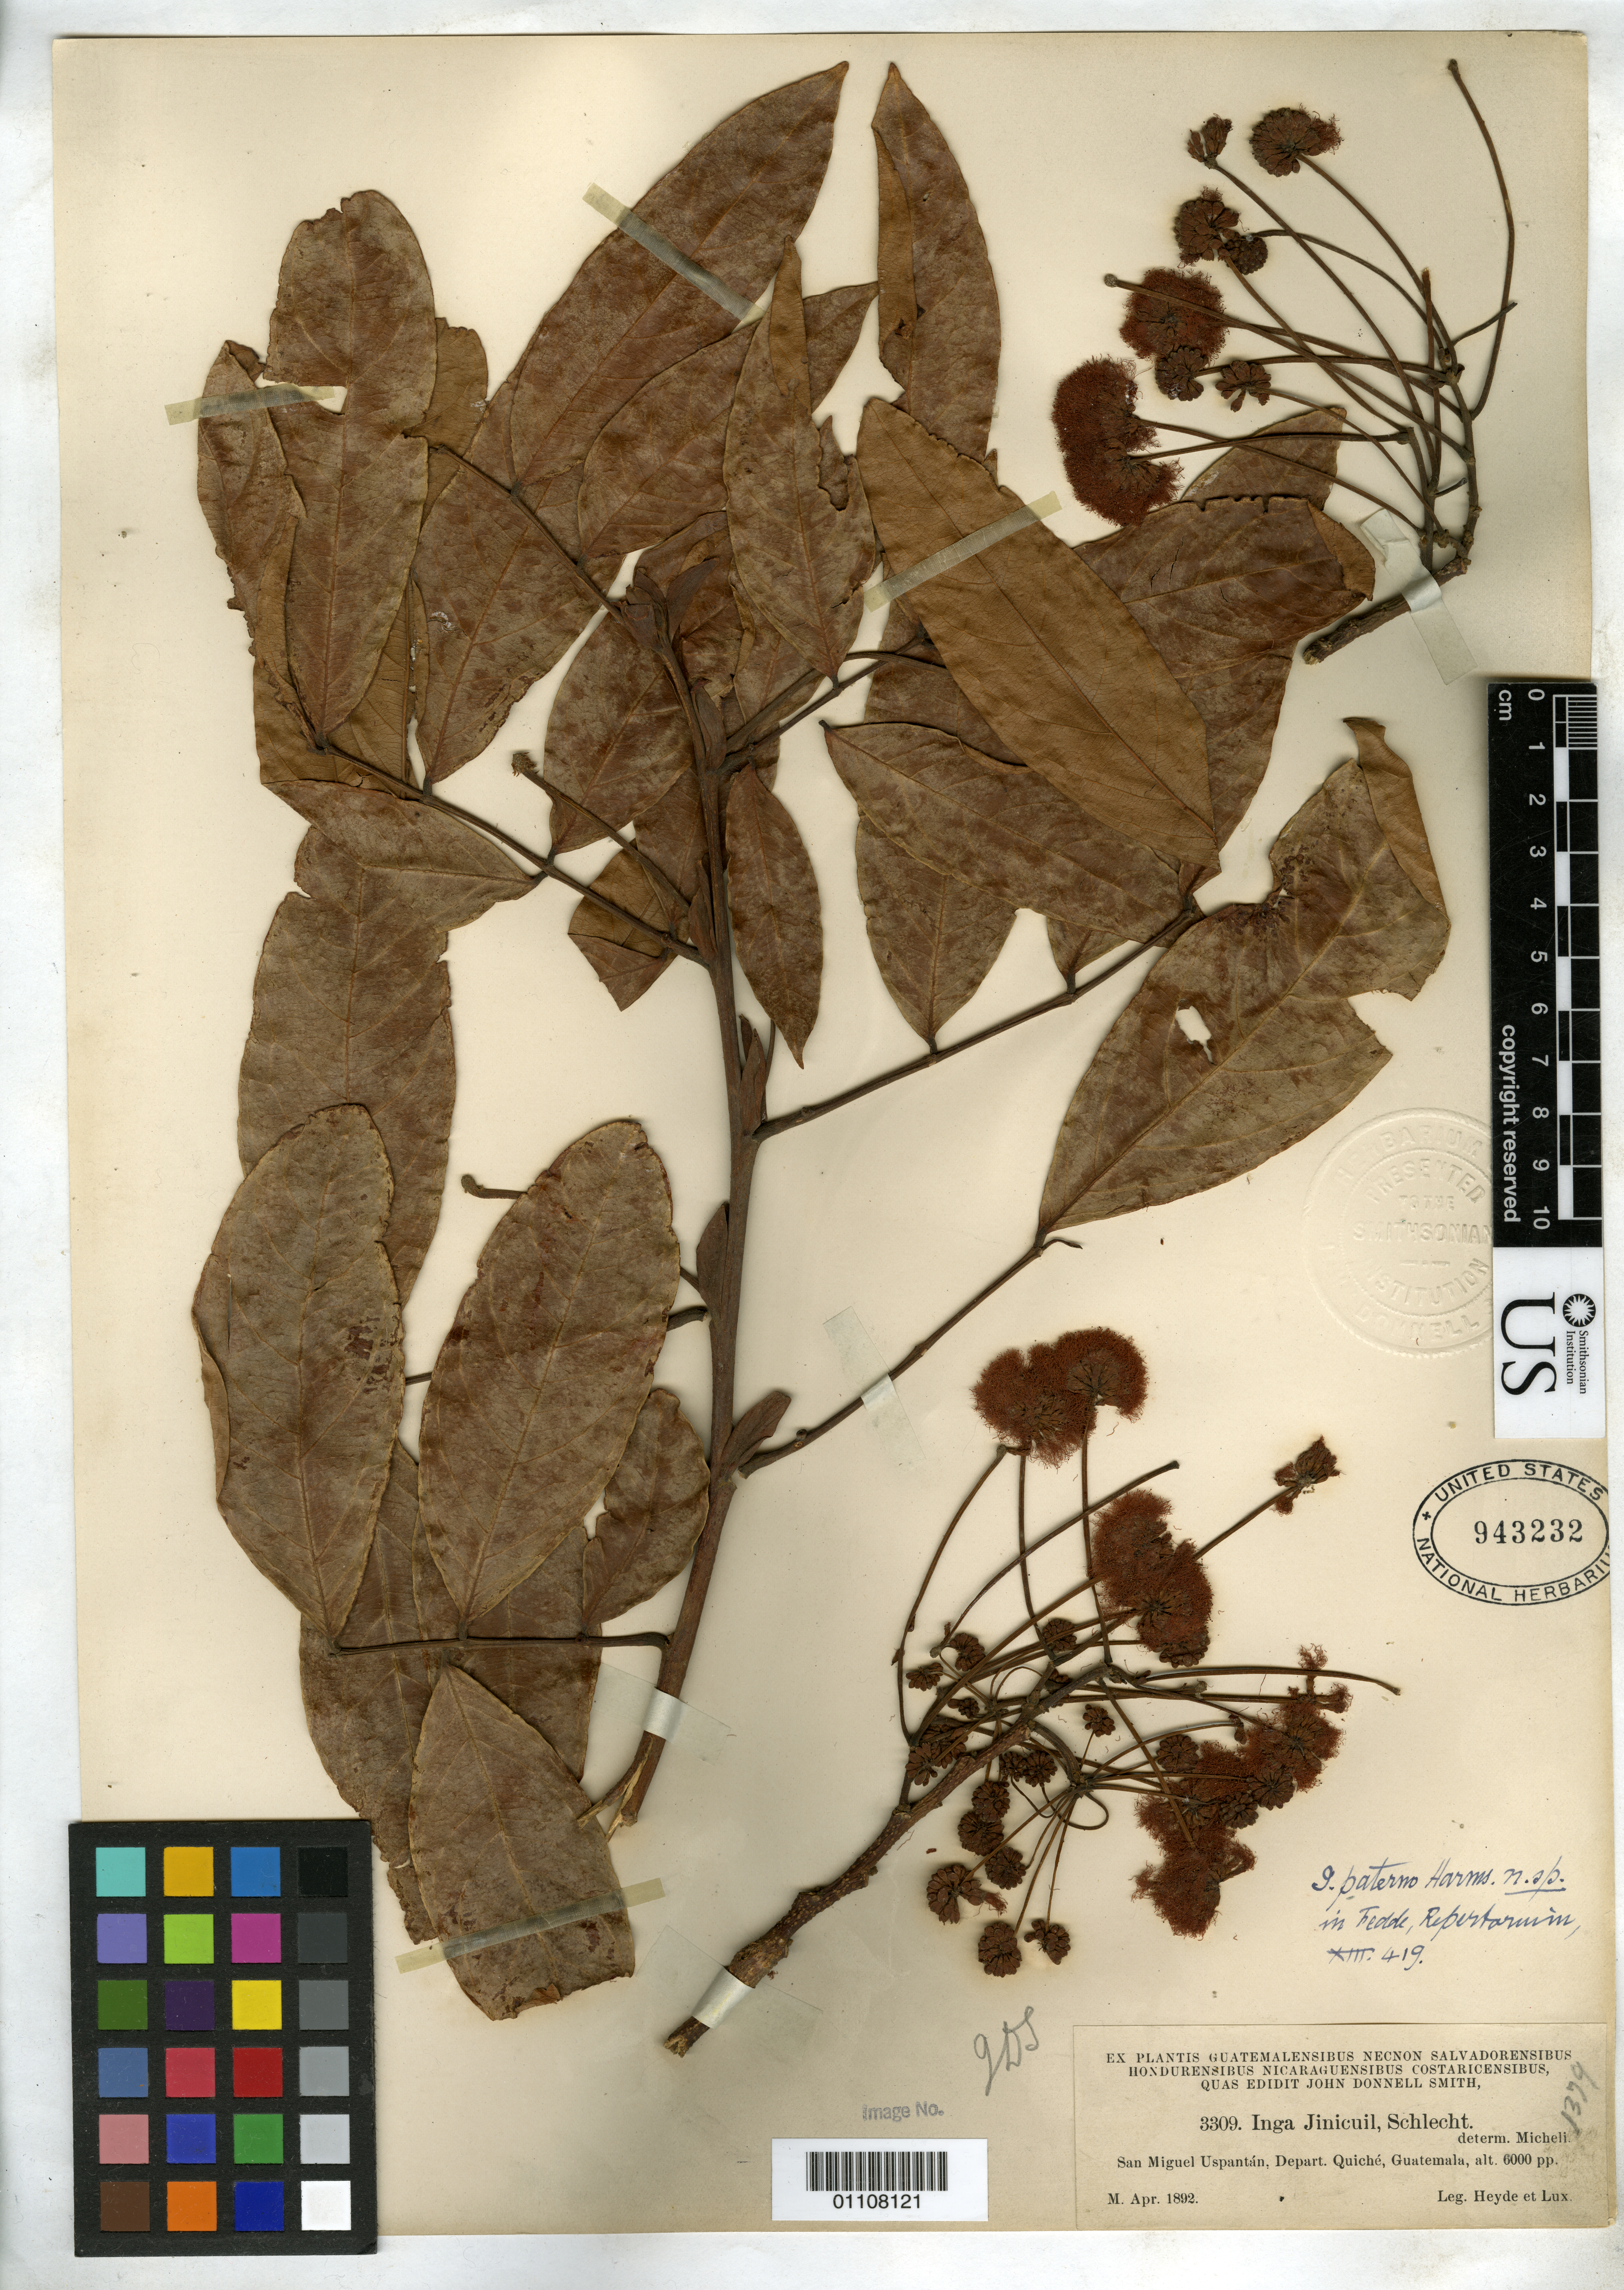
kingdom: Plantae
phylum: Tracheophyta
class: Magnoliopsida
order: Fabales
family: Fabaceae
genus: Inga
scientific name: Inga paterno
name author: Harms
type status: Syntype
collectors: E. T. Heyde & E. Lux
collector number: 3309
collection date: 1892-04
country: Guatemala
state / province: El Quiché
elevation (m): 1829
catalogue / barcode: US 943232